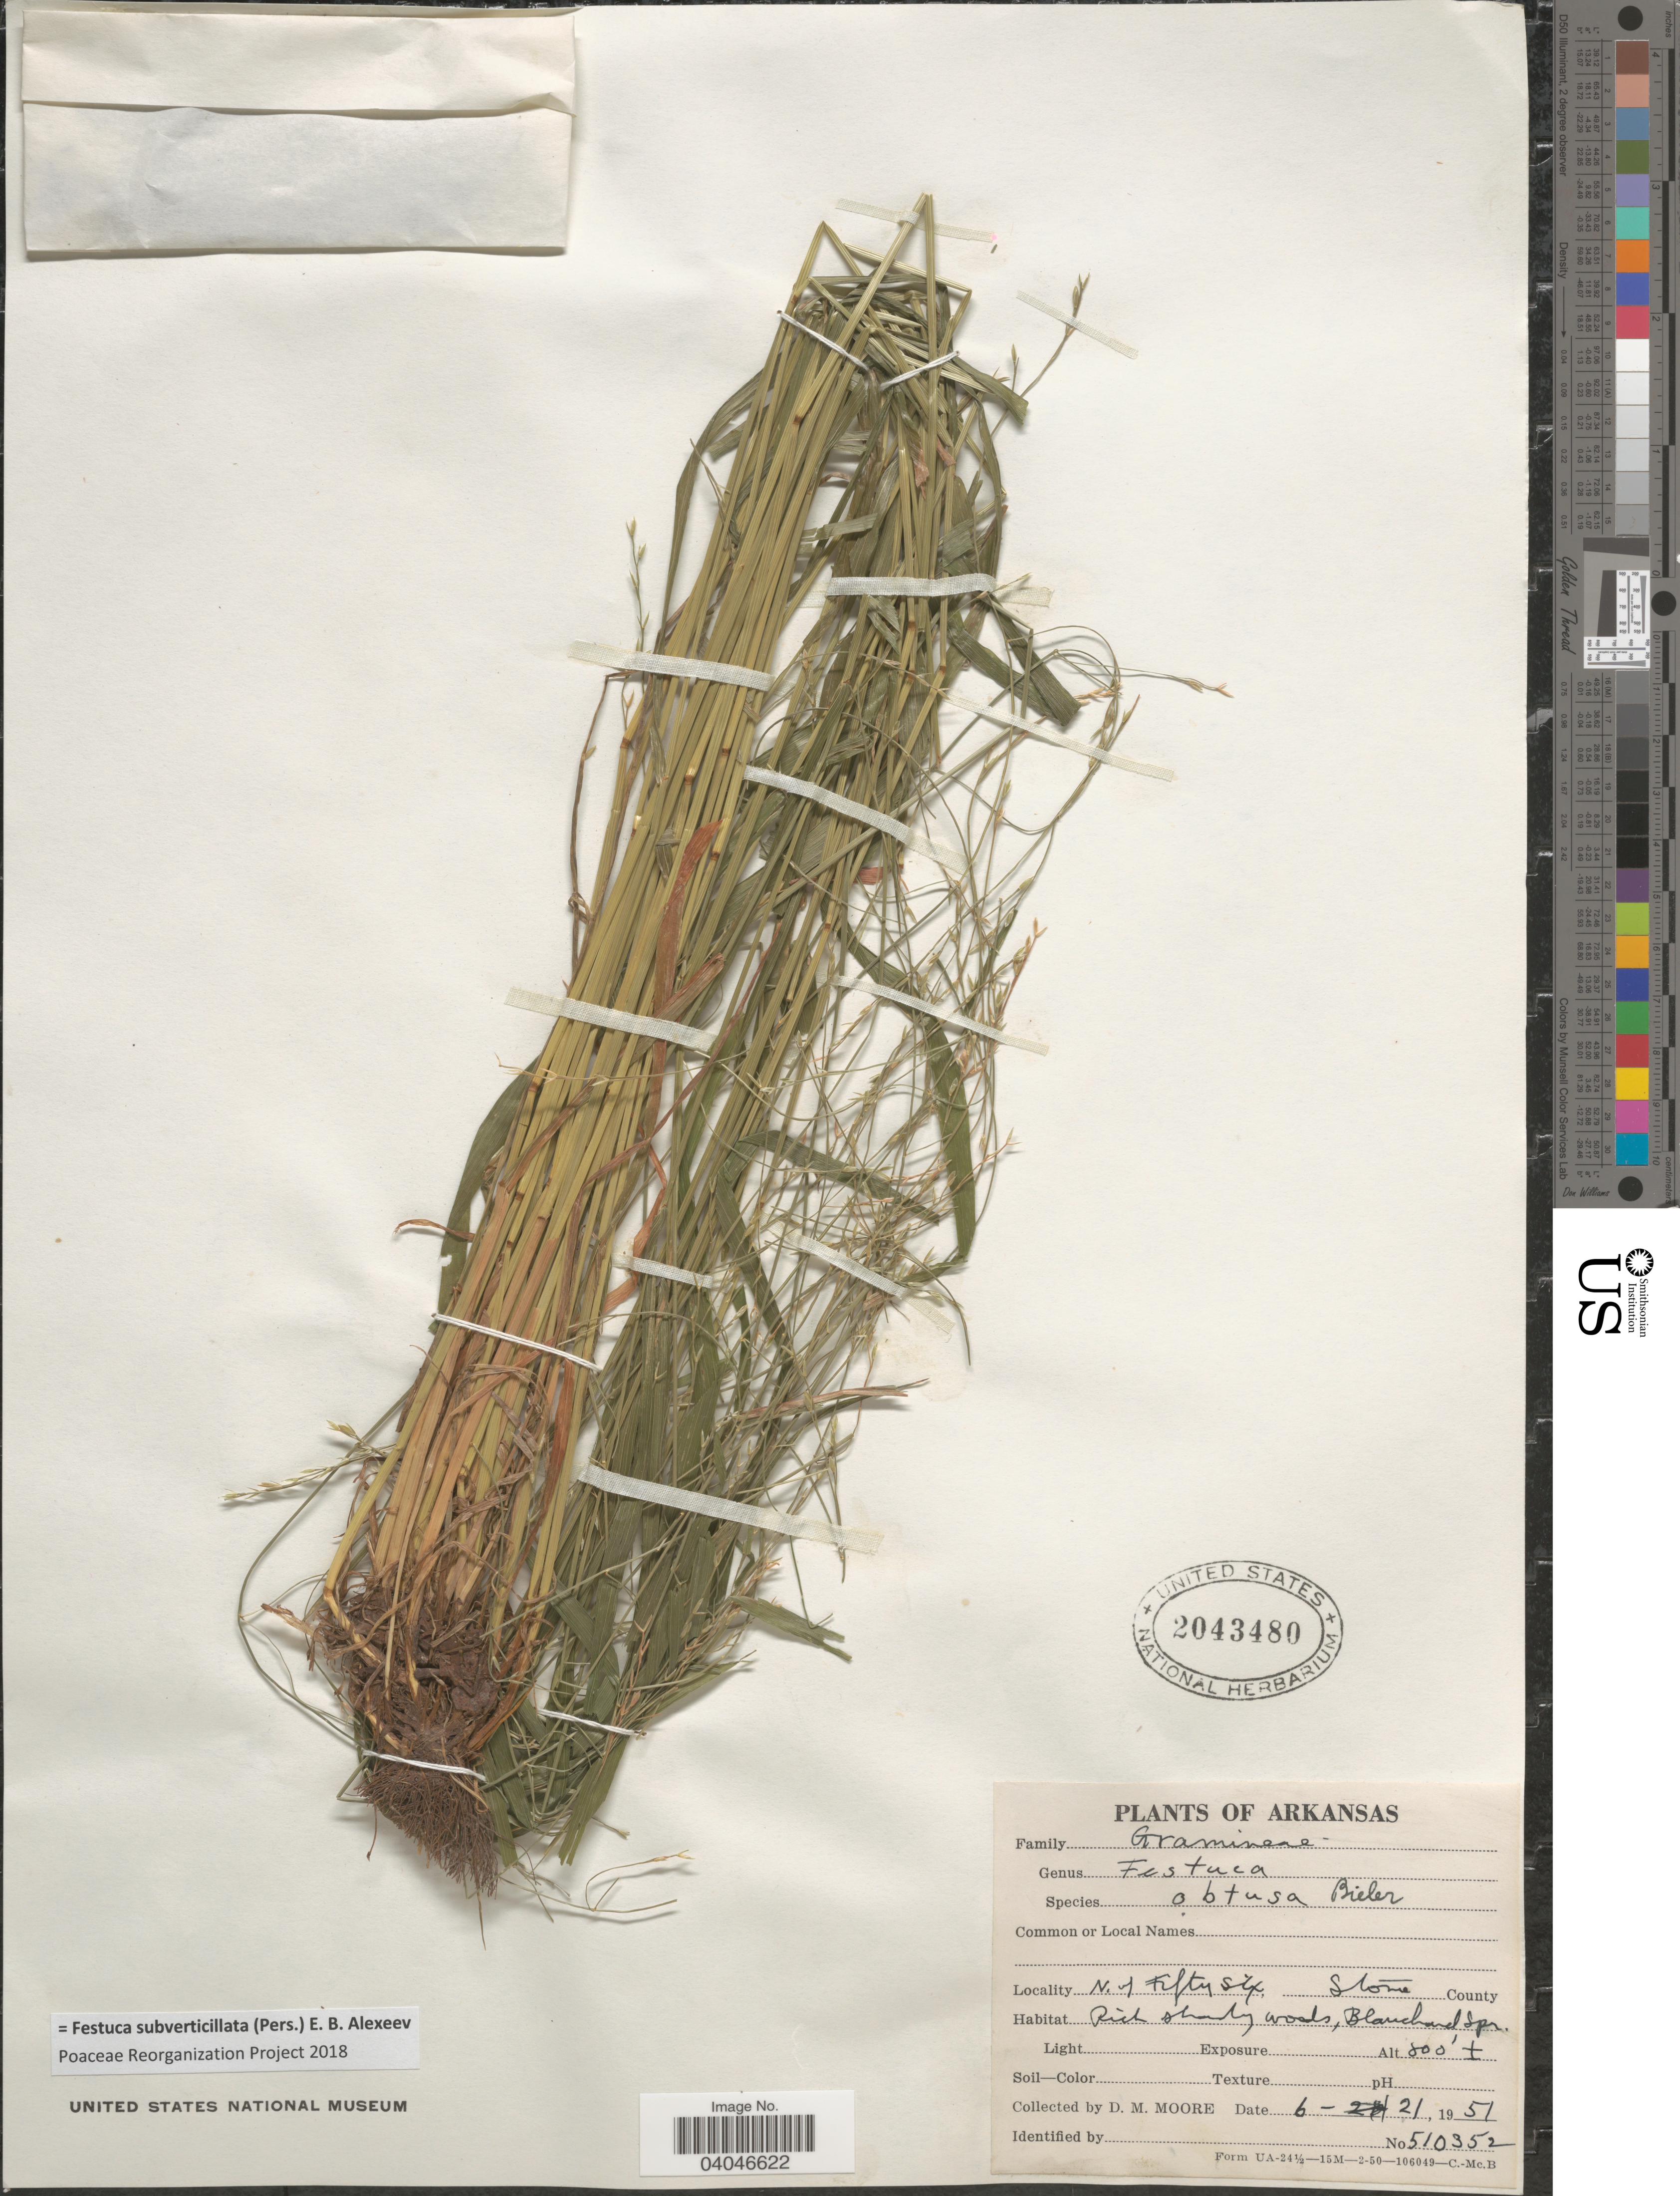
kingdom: Plantae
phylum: Tracheophyta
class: Liliopsida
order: Poales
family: Poaceae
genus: Festuca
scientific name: Festuca subverticillata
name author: (Pers.) E.B. Alexeev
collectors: D. Moore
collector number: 510352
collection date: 1951-06-21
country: United States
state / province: Arkansas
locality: N. of Fifty Six, Stone County.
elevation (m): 244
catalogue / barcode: US 2043480